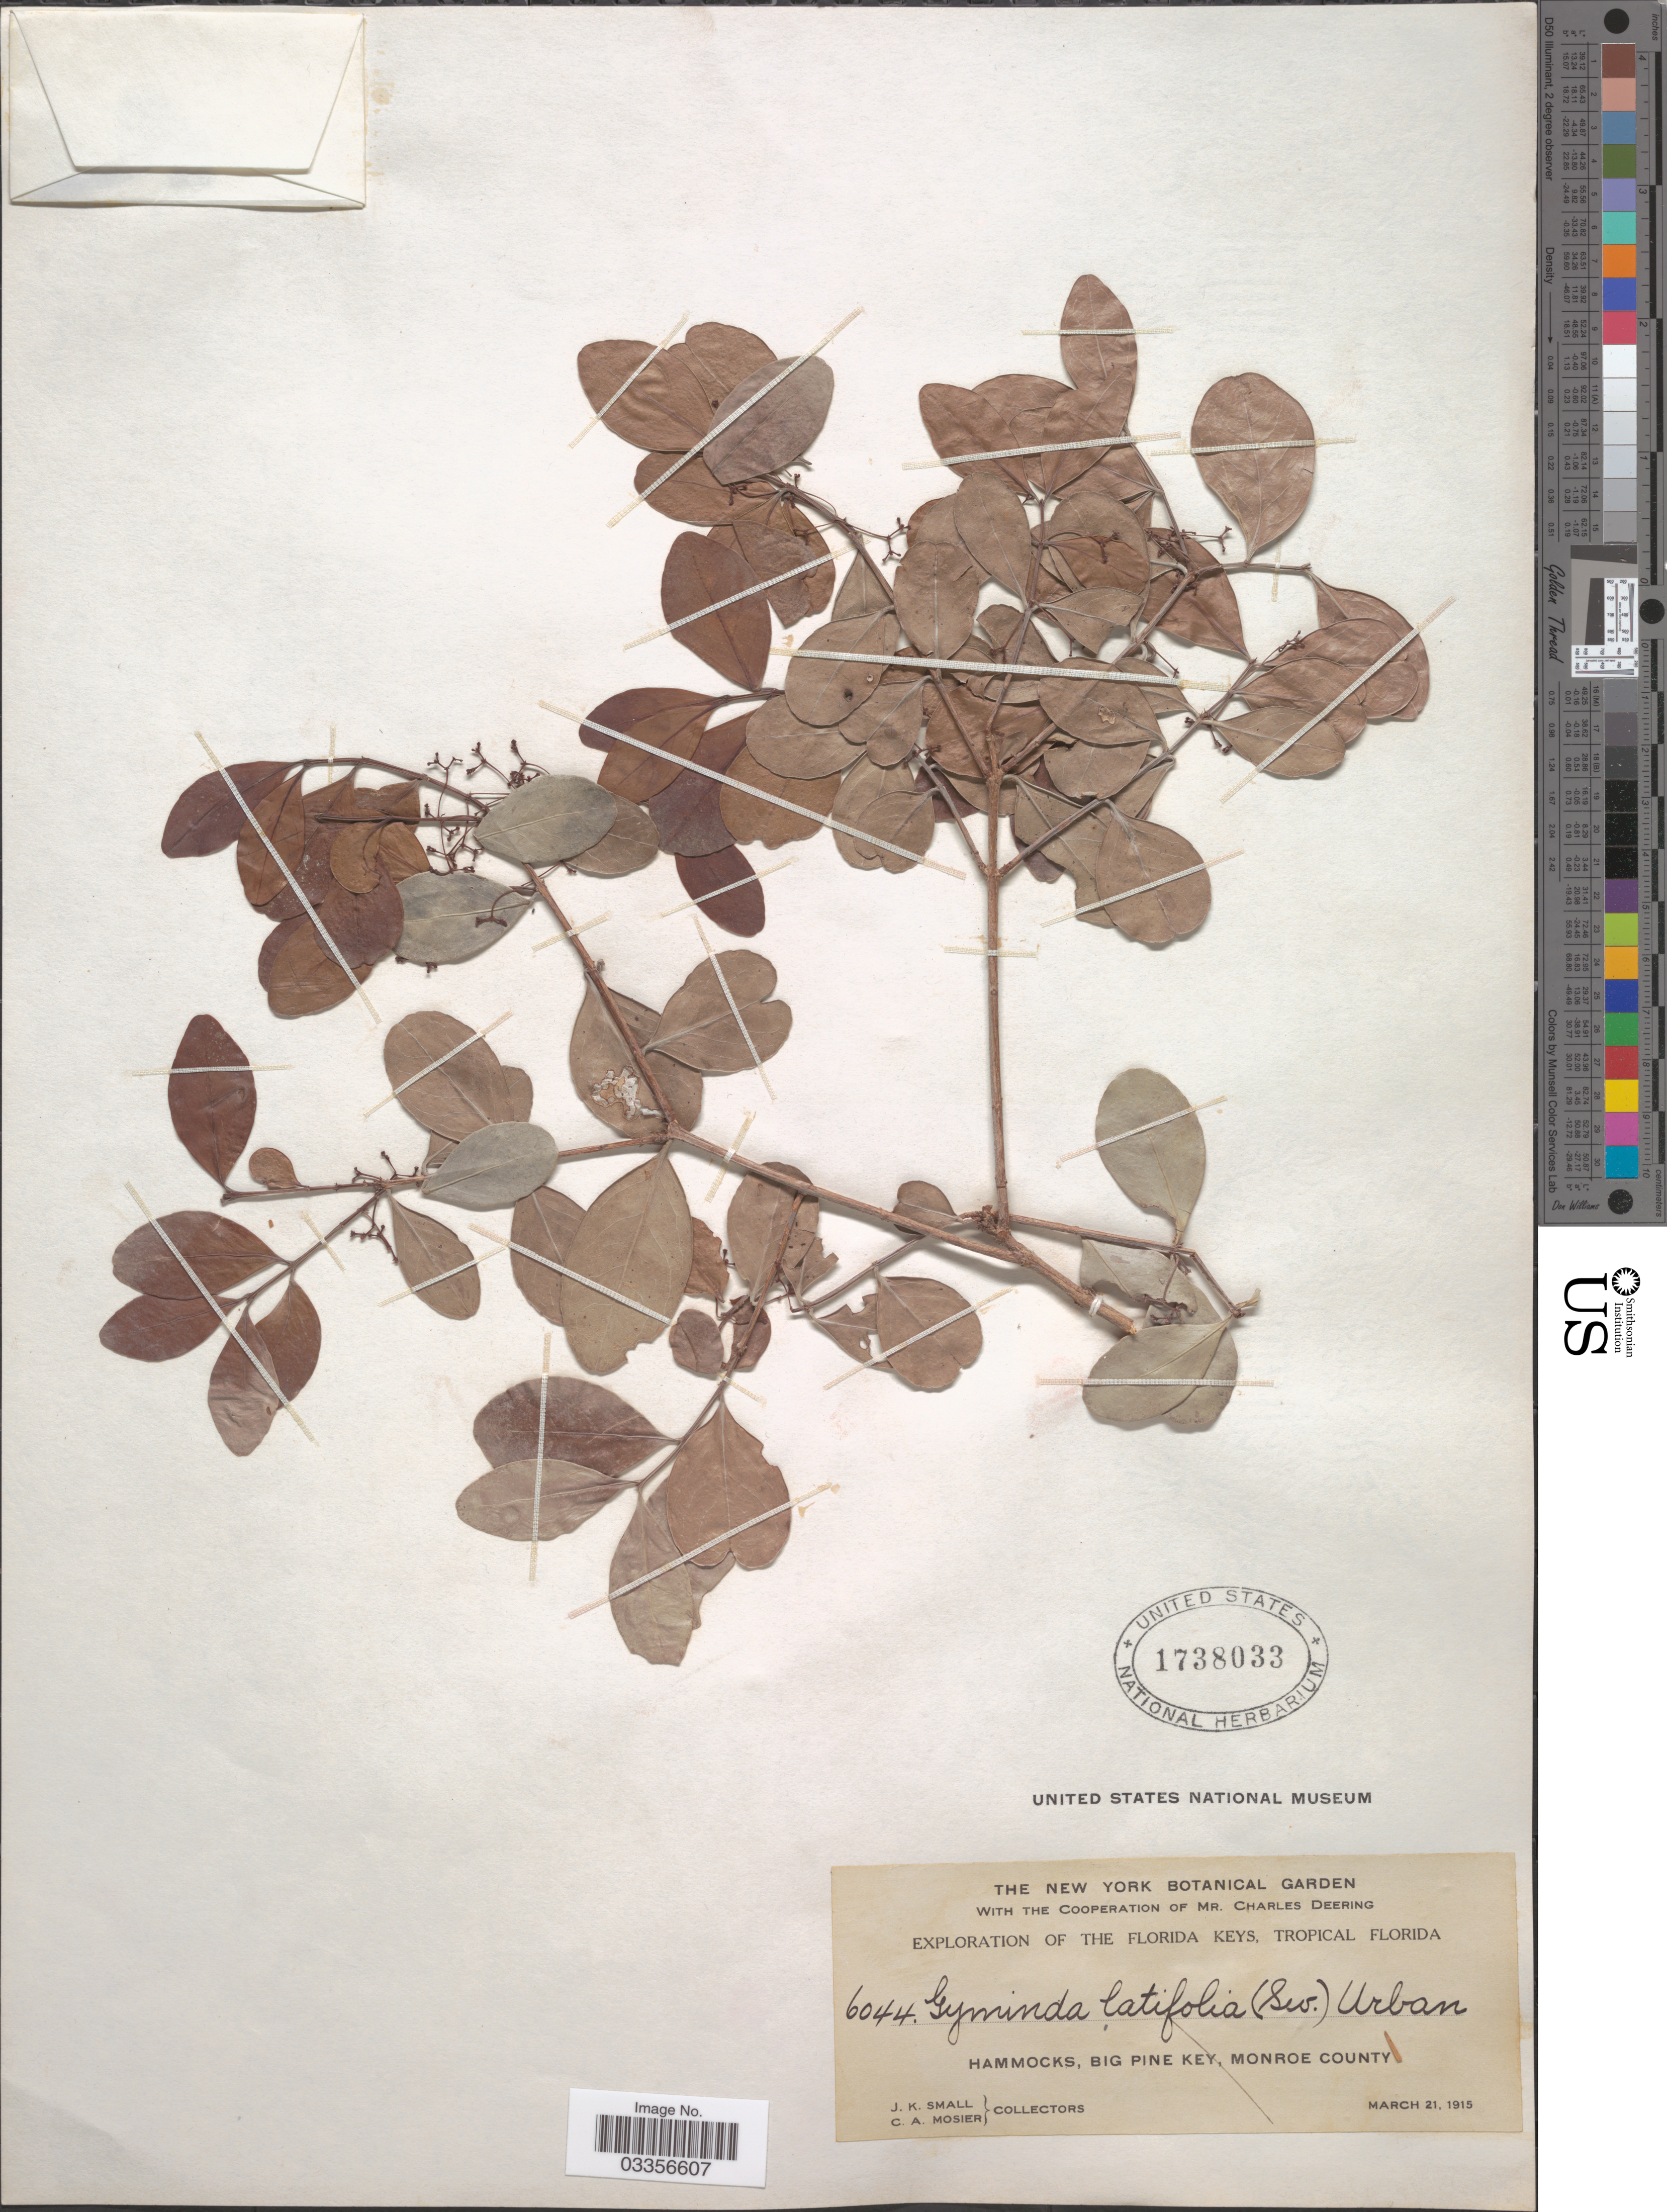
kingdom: Plantae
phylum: Tracheophyta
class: Magnoliopsida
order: Celastrales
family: Celastraceae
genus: Gyminda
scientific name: Gyminda latifolia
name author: (Sw.) Urb.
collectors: J. K. Small & C. A. Mosier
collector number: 6044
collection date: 1915-03-21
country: United States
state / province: Florida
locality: Florida Keys, Tropical Florida, Hammocks, Big Pine Key, Monroe County.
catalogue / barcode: US 1738033